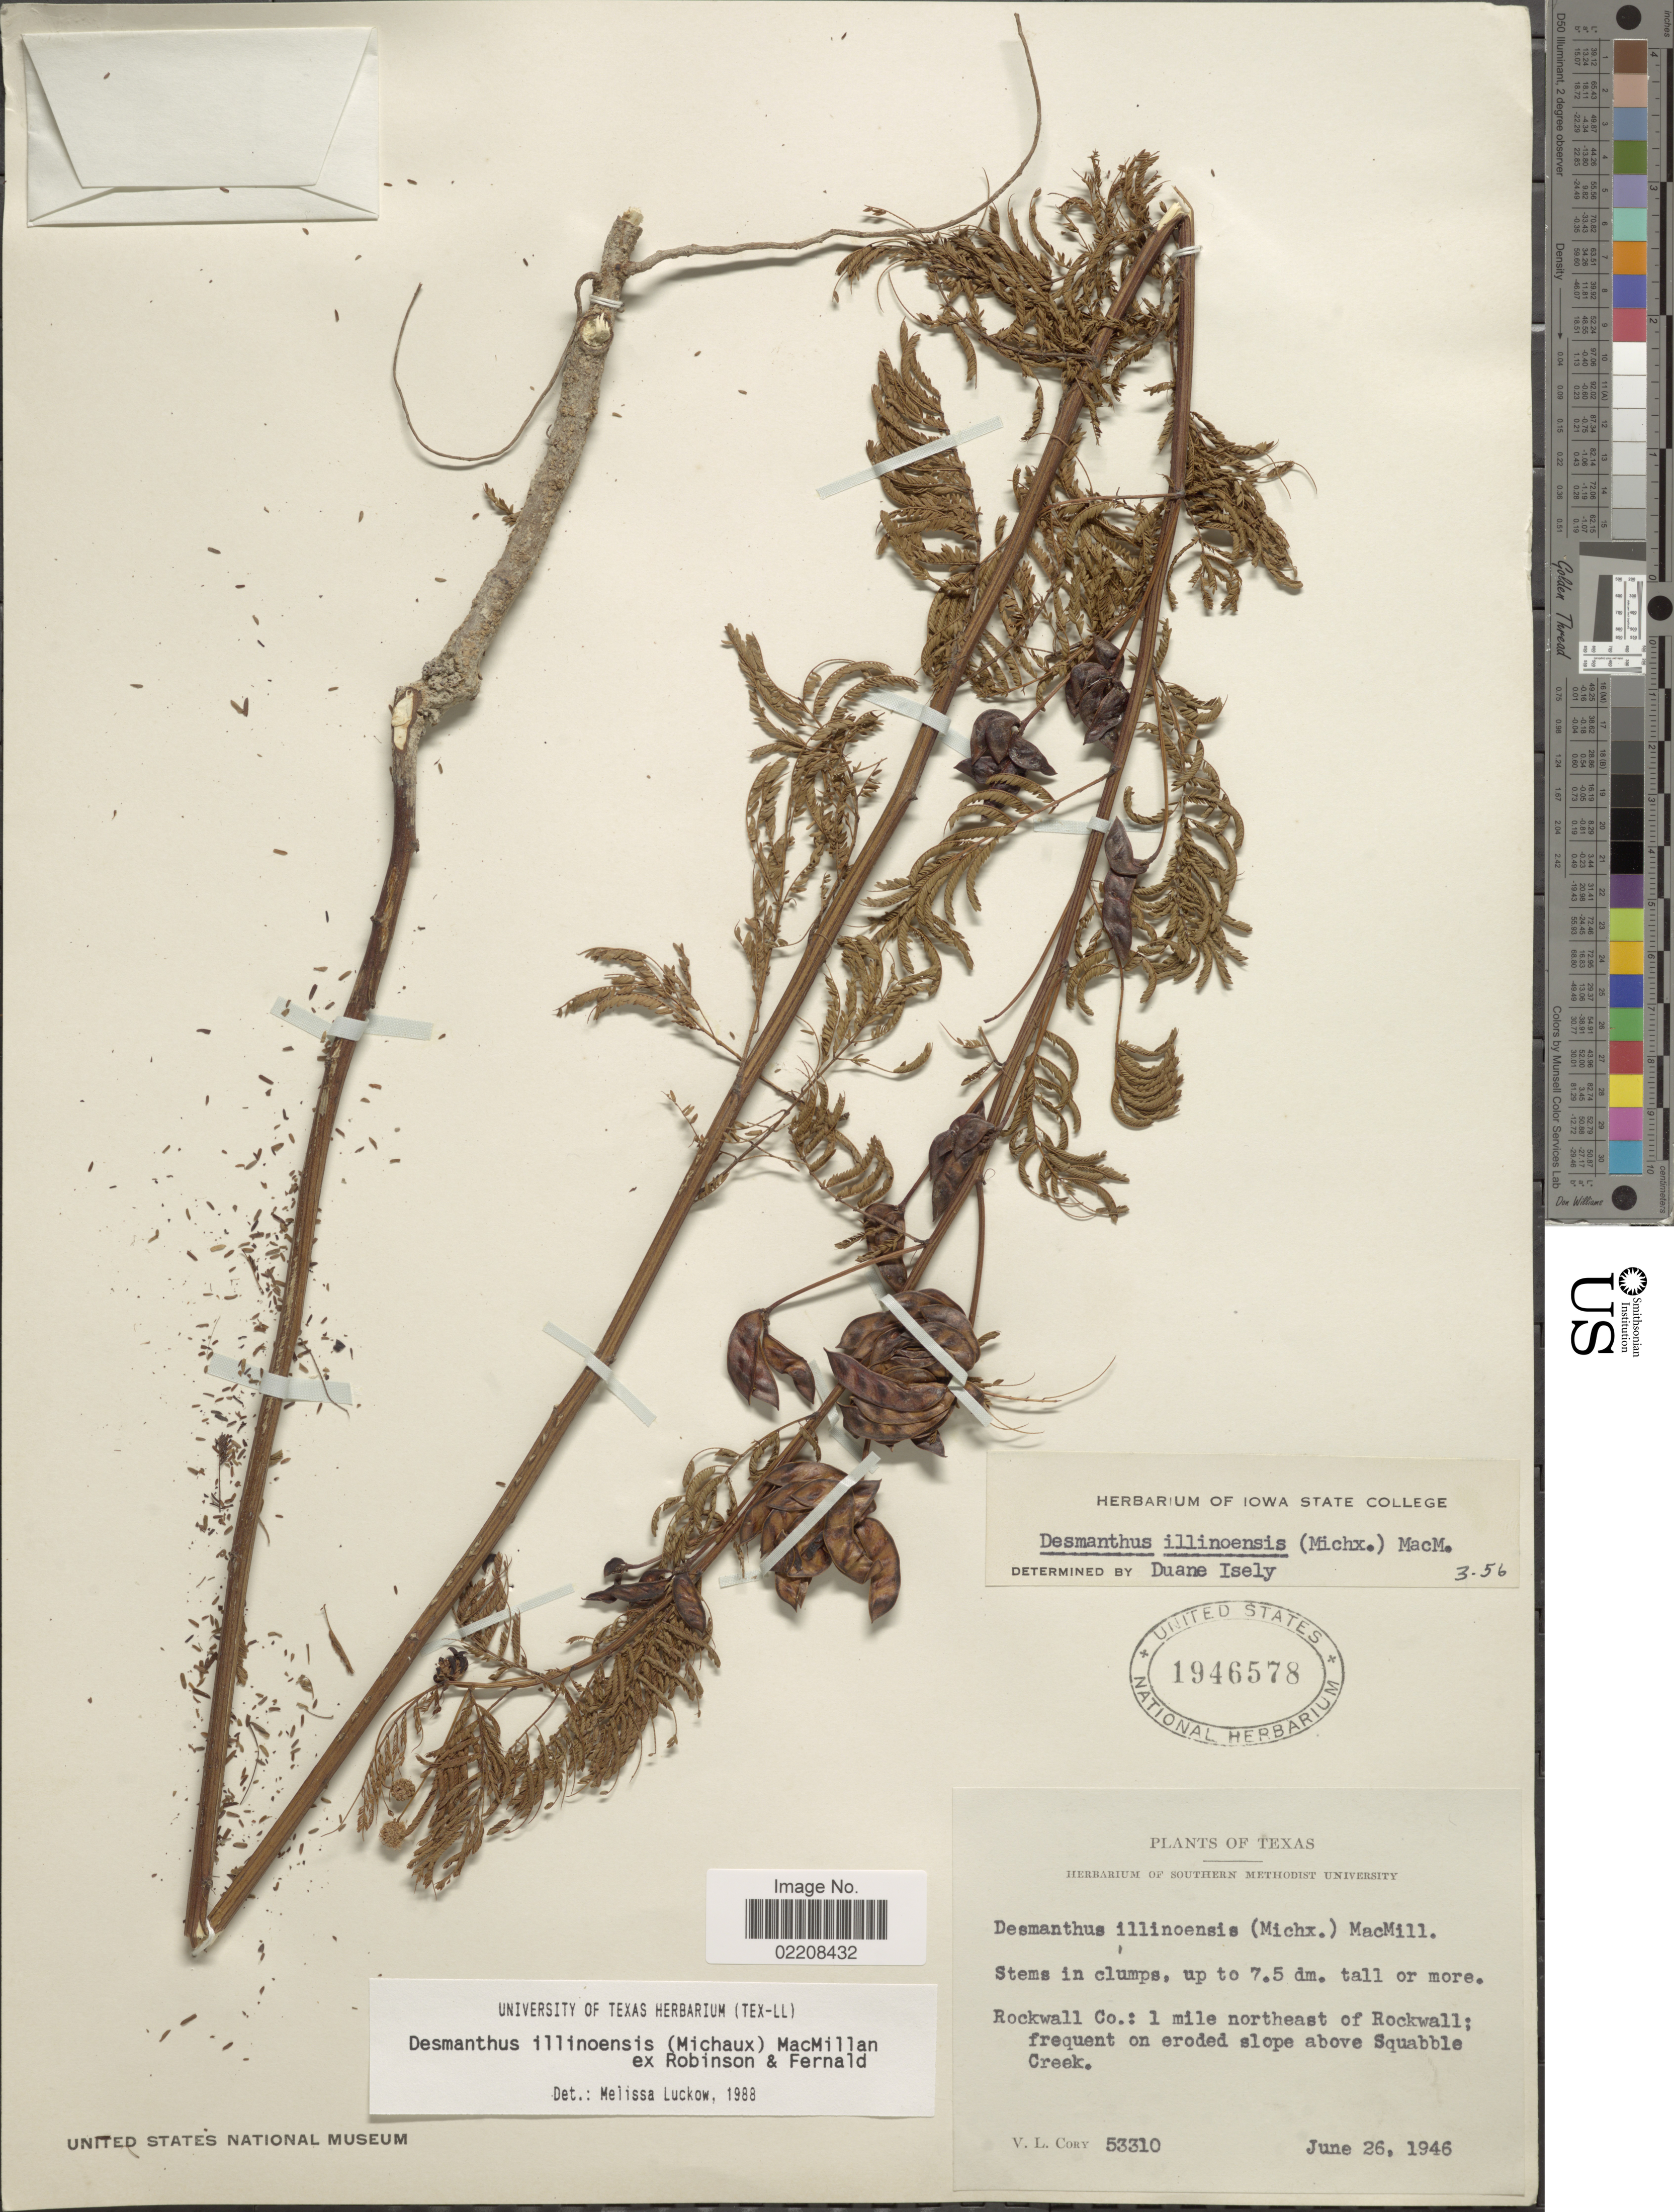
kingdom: Plantae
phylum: Tracheophyta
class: Magnoliopsida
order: Fabales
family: Fabaceae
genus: Desmanthus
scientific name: Desmanthus illinoensis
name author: (Michx.) MacMill.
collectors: V. Cory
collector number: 53310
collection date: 1946-06-26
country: United States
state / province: Texas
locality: Rockwall Co.: 1 mile northeast of Rockwall; frequent on eroded slope above Squabble Creek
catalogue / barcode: US 1946578